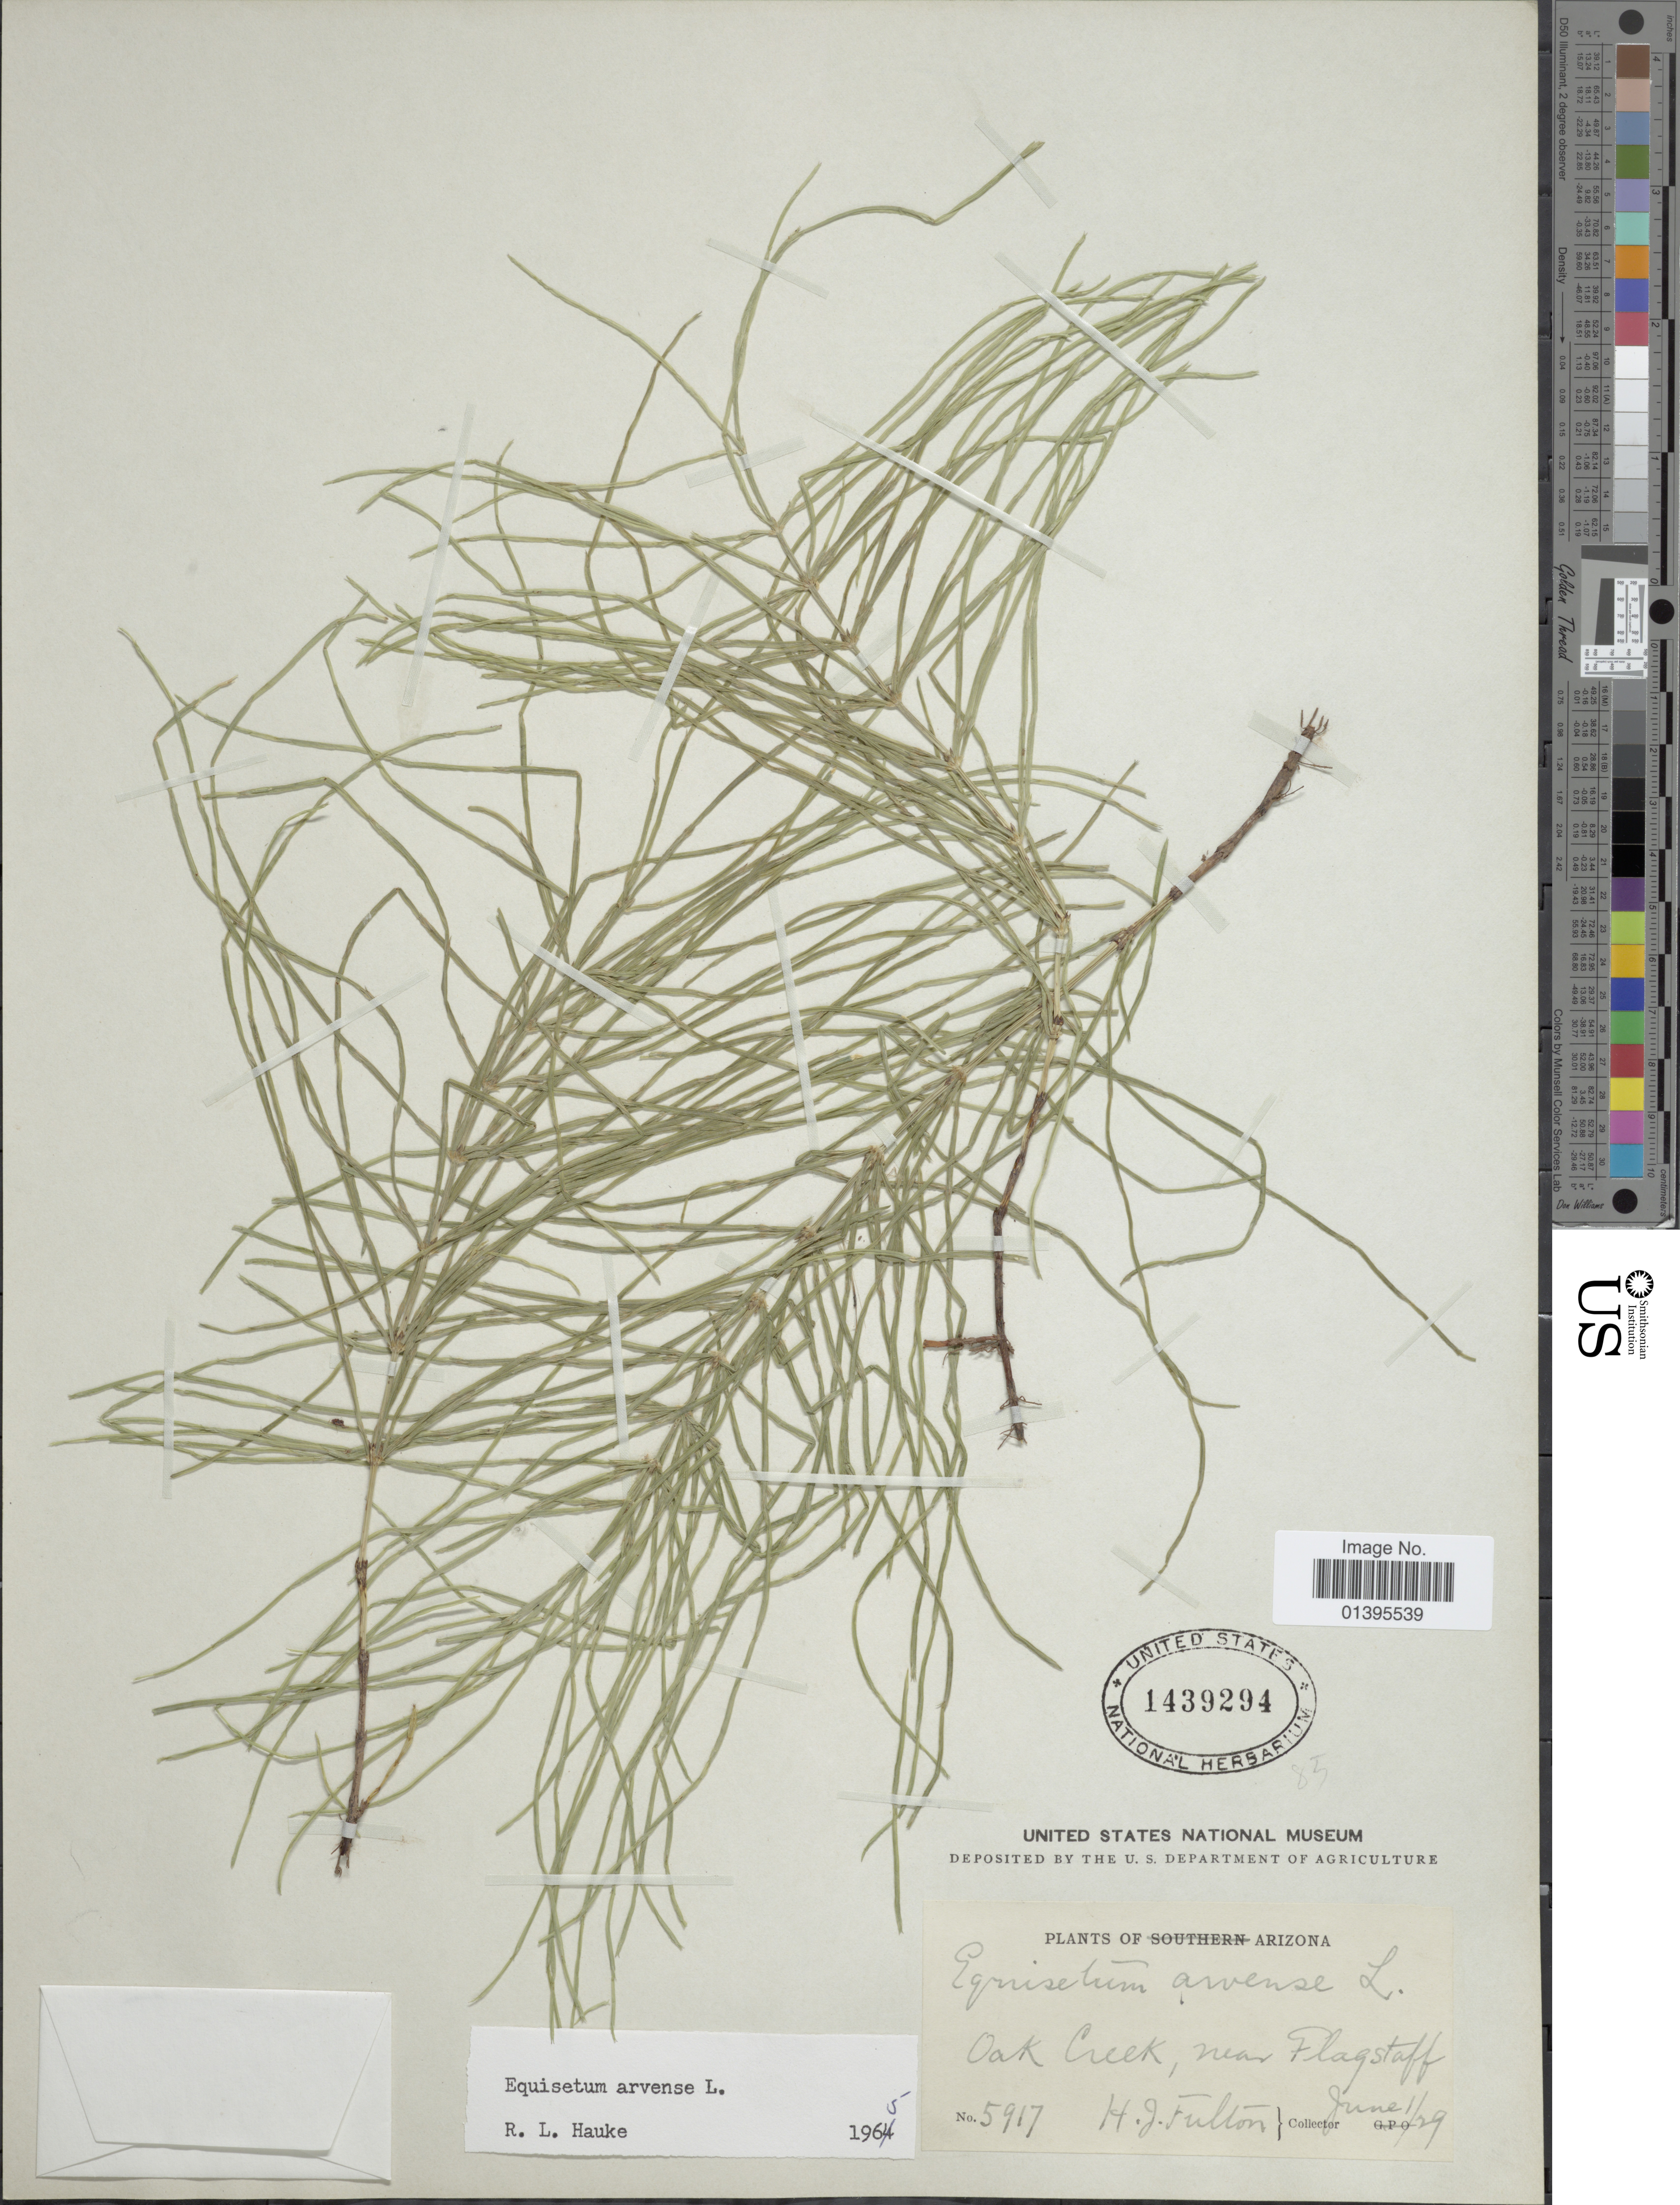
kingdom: Plantae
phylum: Tracheophyta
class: Polypodiopsida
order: Equisetales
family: Equisetaceae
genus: Equisetum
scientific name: Equisetum arvense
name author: L.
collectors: H. Fulton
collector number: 5917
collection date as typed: Transcribed d/m/y: 1/6/29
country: United States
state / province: Arizona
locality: Oak Creek, near Flagstaff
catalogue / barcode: US 1439294